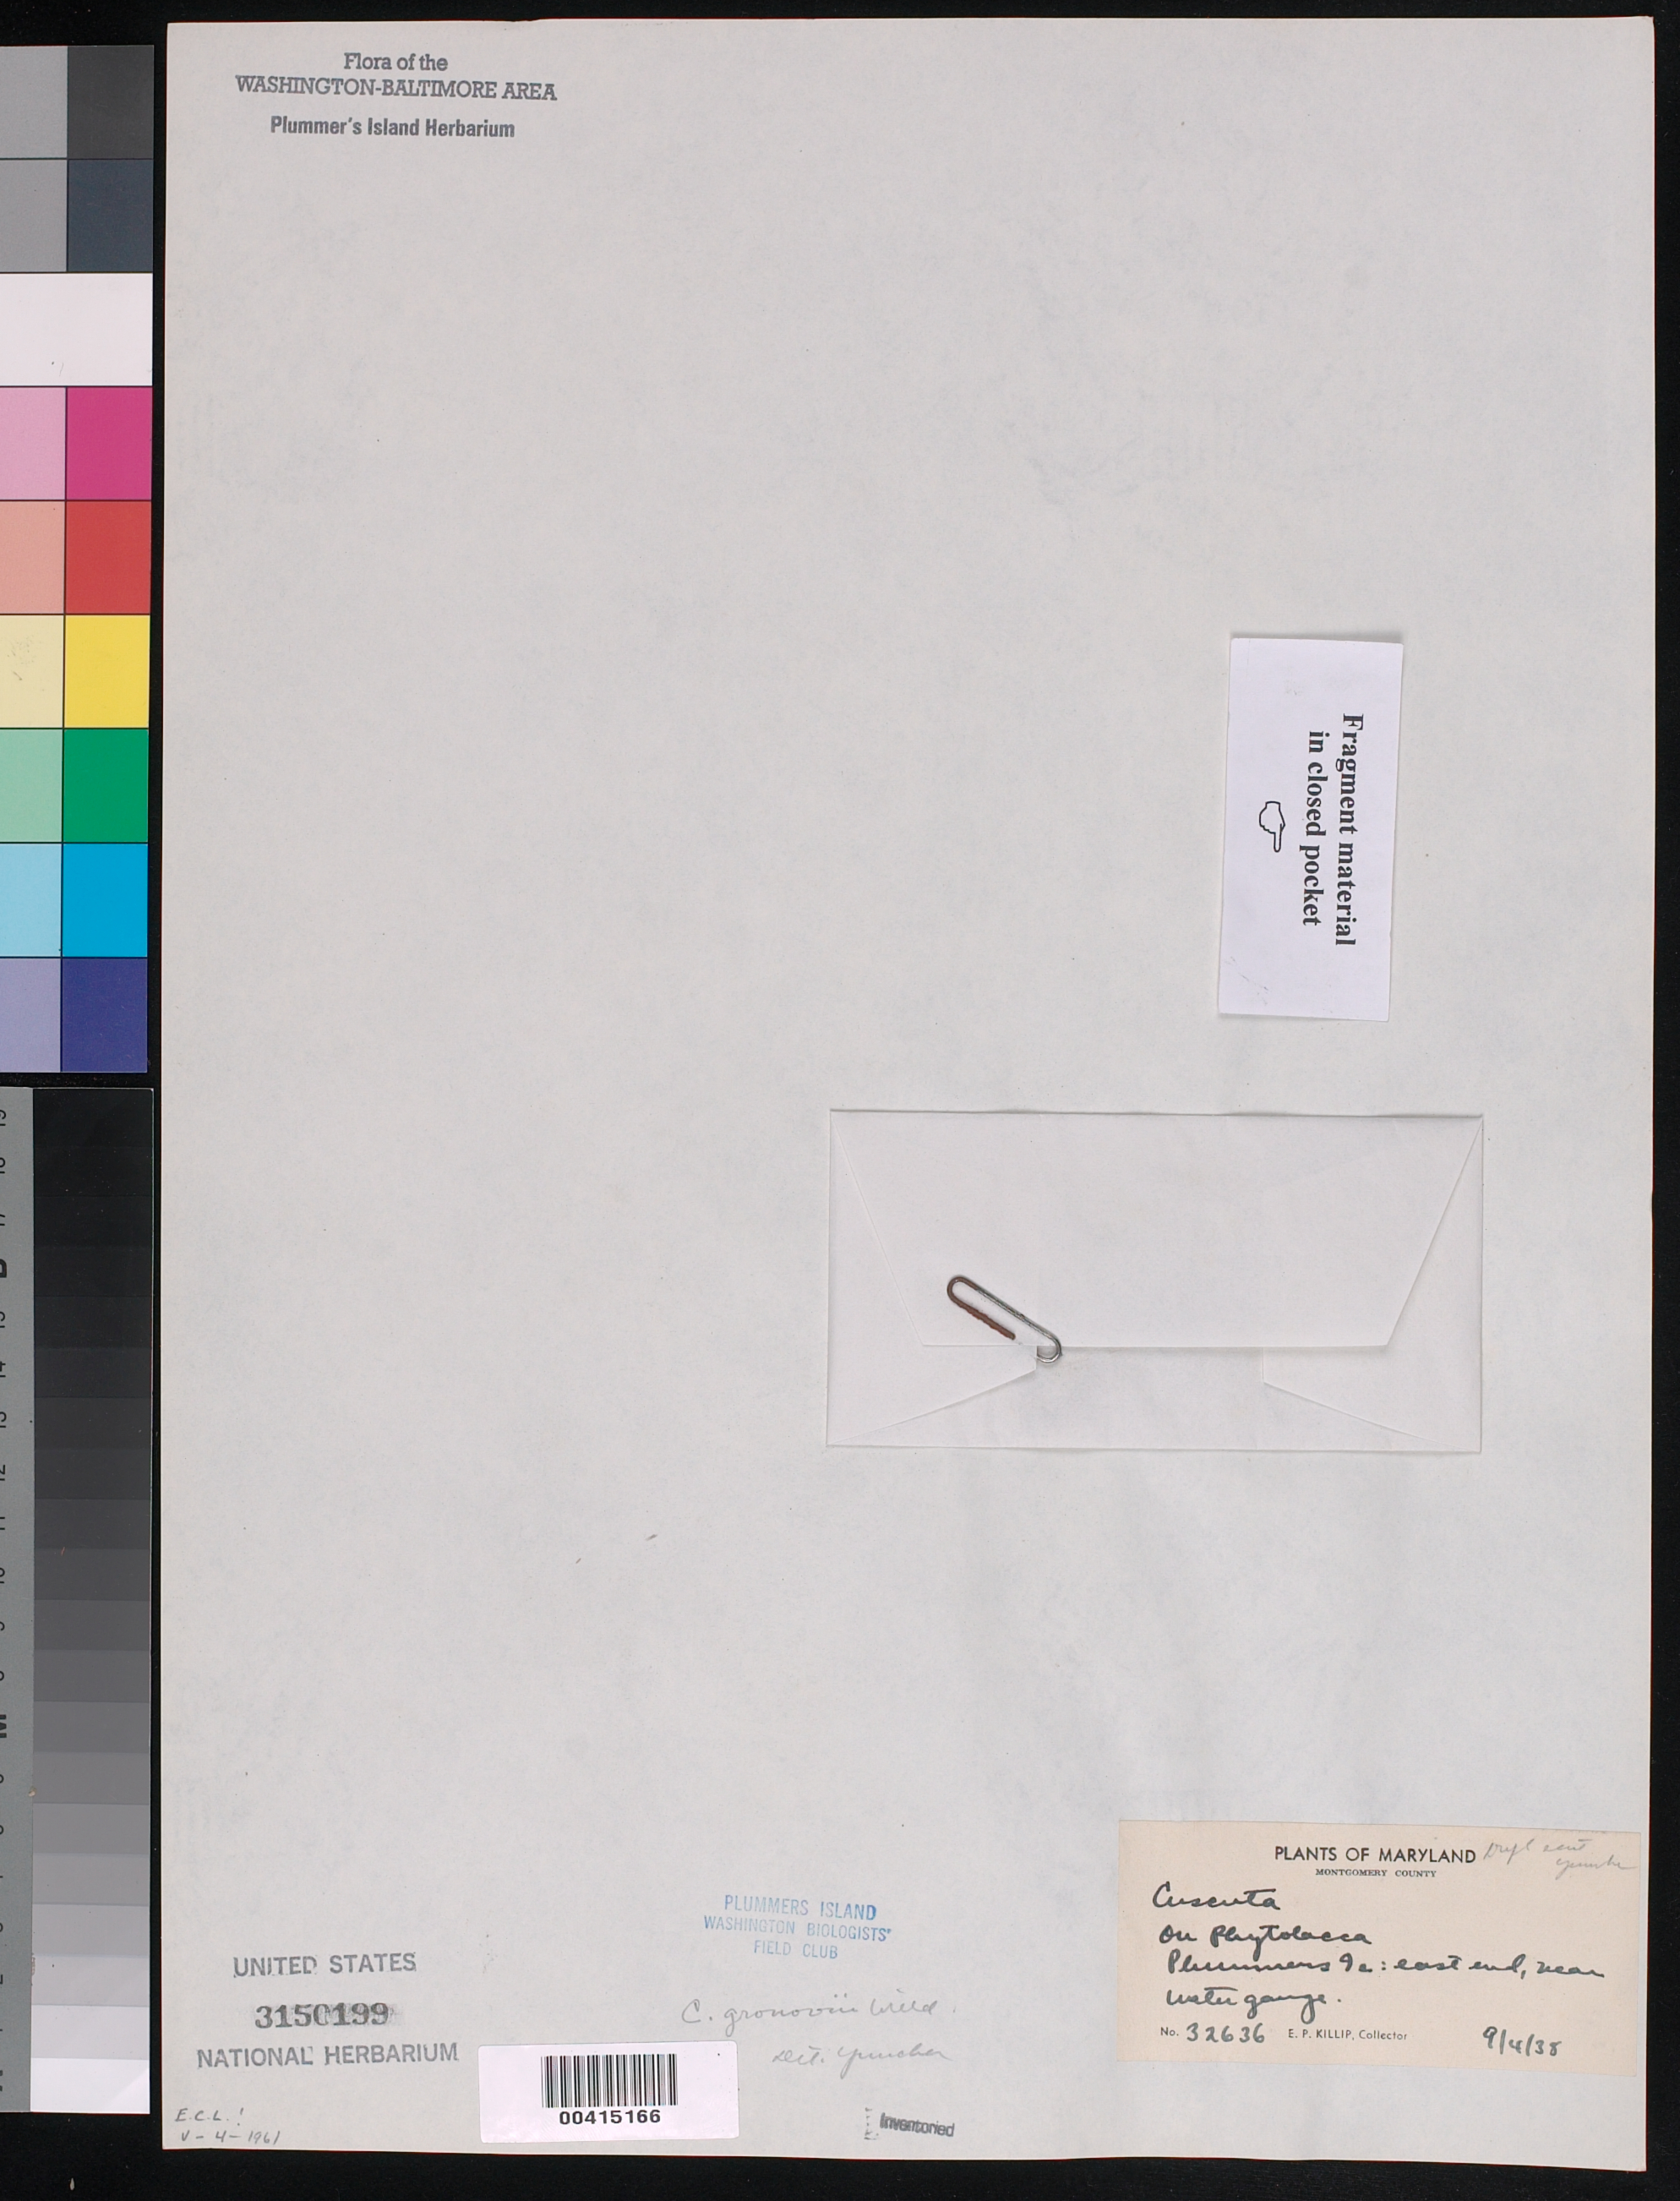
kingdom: Plantae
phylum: Tracheophyta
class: Magnoliopsida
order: Solanales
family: Convolvulaceae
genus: Cuscuta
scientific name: Cuscuta gronovii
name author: Willd. ex Schult.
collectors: E. P. Killip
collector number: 32636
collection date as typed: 04 Sep 1938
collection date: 1938-09-04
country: United States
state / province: Maryland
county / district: Montgomery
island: Plummers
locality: Plummer's Island; east end, near water gauge C. & O. Canal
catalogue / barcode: US 3150199